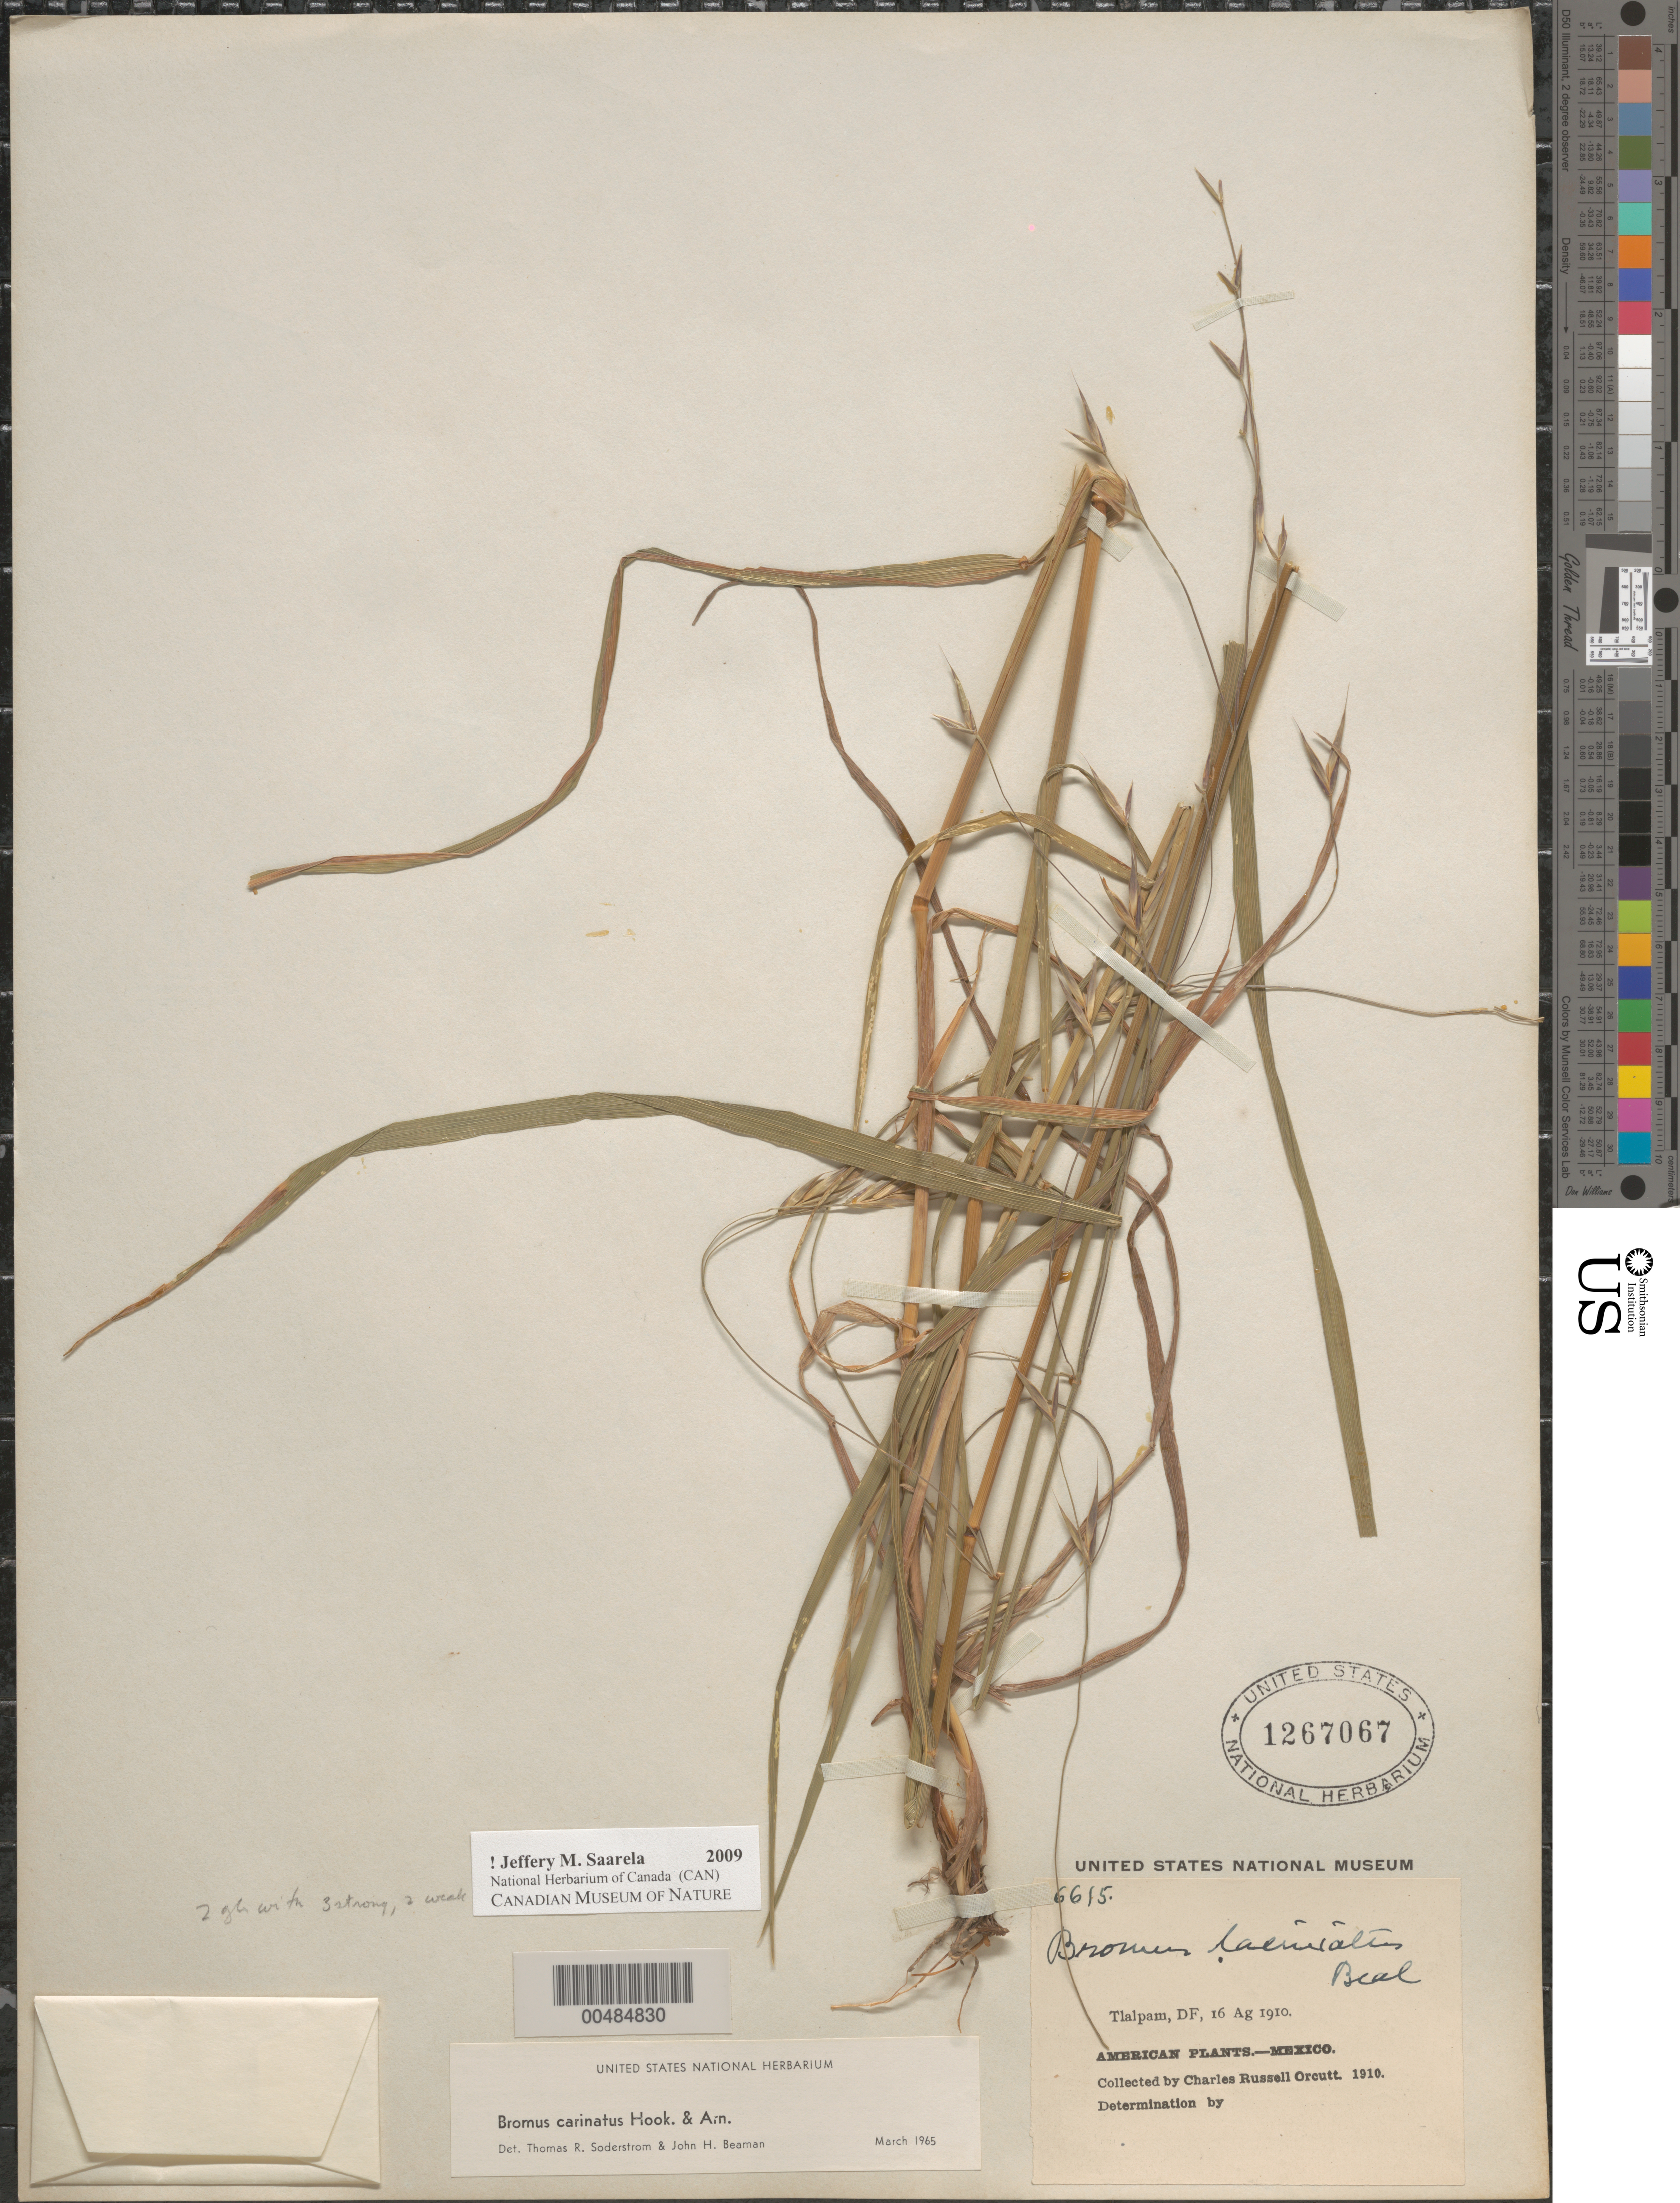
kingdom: Plantae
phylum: Tracheophyta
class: Liliopsida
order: Poales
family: Poaceae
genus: Bromus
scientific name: Bromus carinatus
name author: Hook. & Arn.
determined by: Soderstrom, T. R.; Beaman, J. H.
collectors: C. R. Orcutt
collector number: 6615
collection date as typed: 16 Aug 1910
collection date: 1910-08-16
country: Mexico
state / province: Distrito Federal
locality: Tlalpam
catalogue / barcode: US 1267067